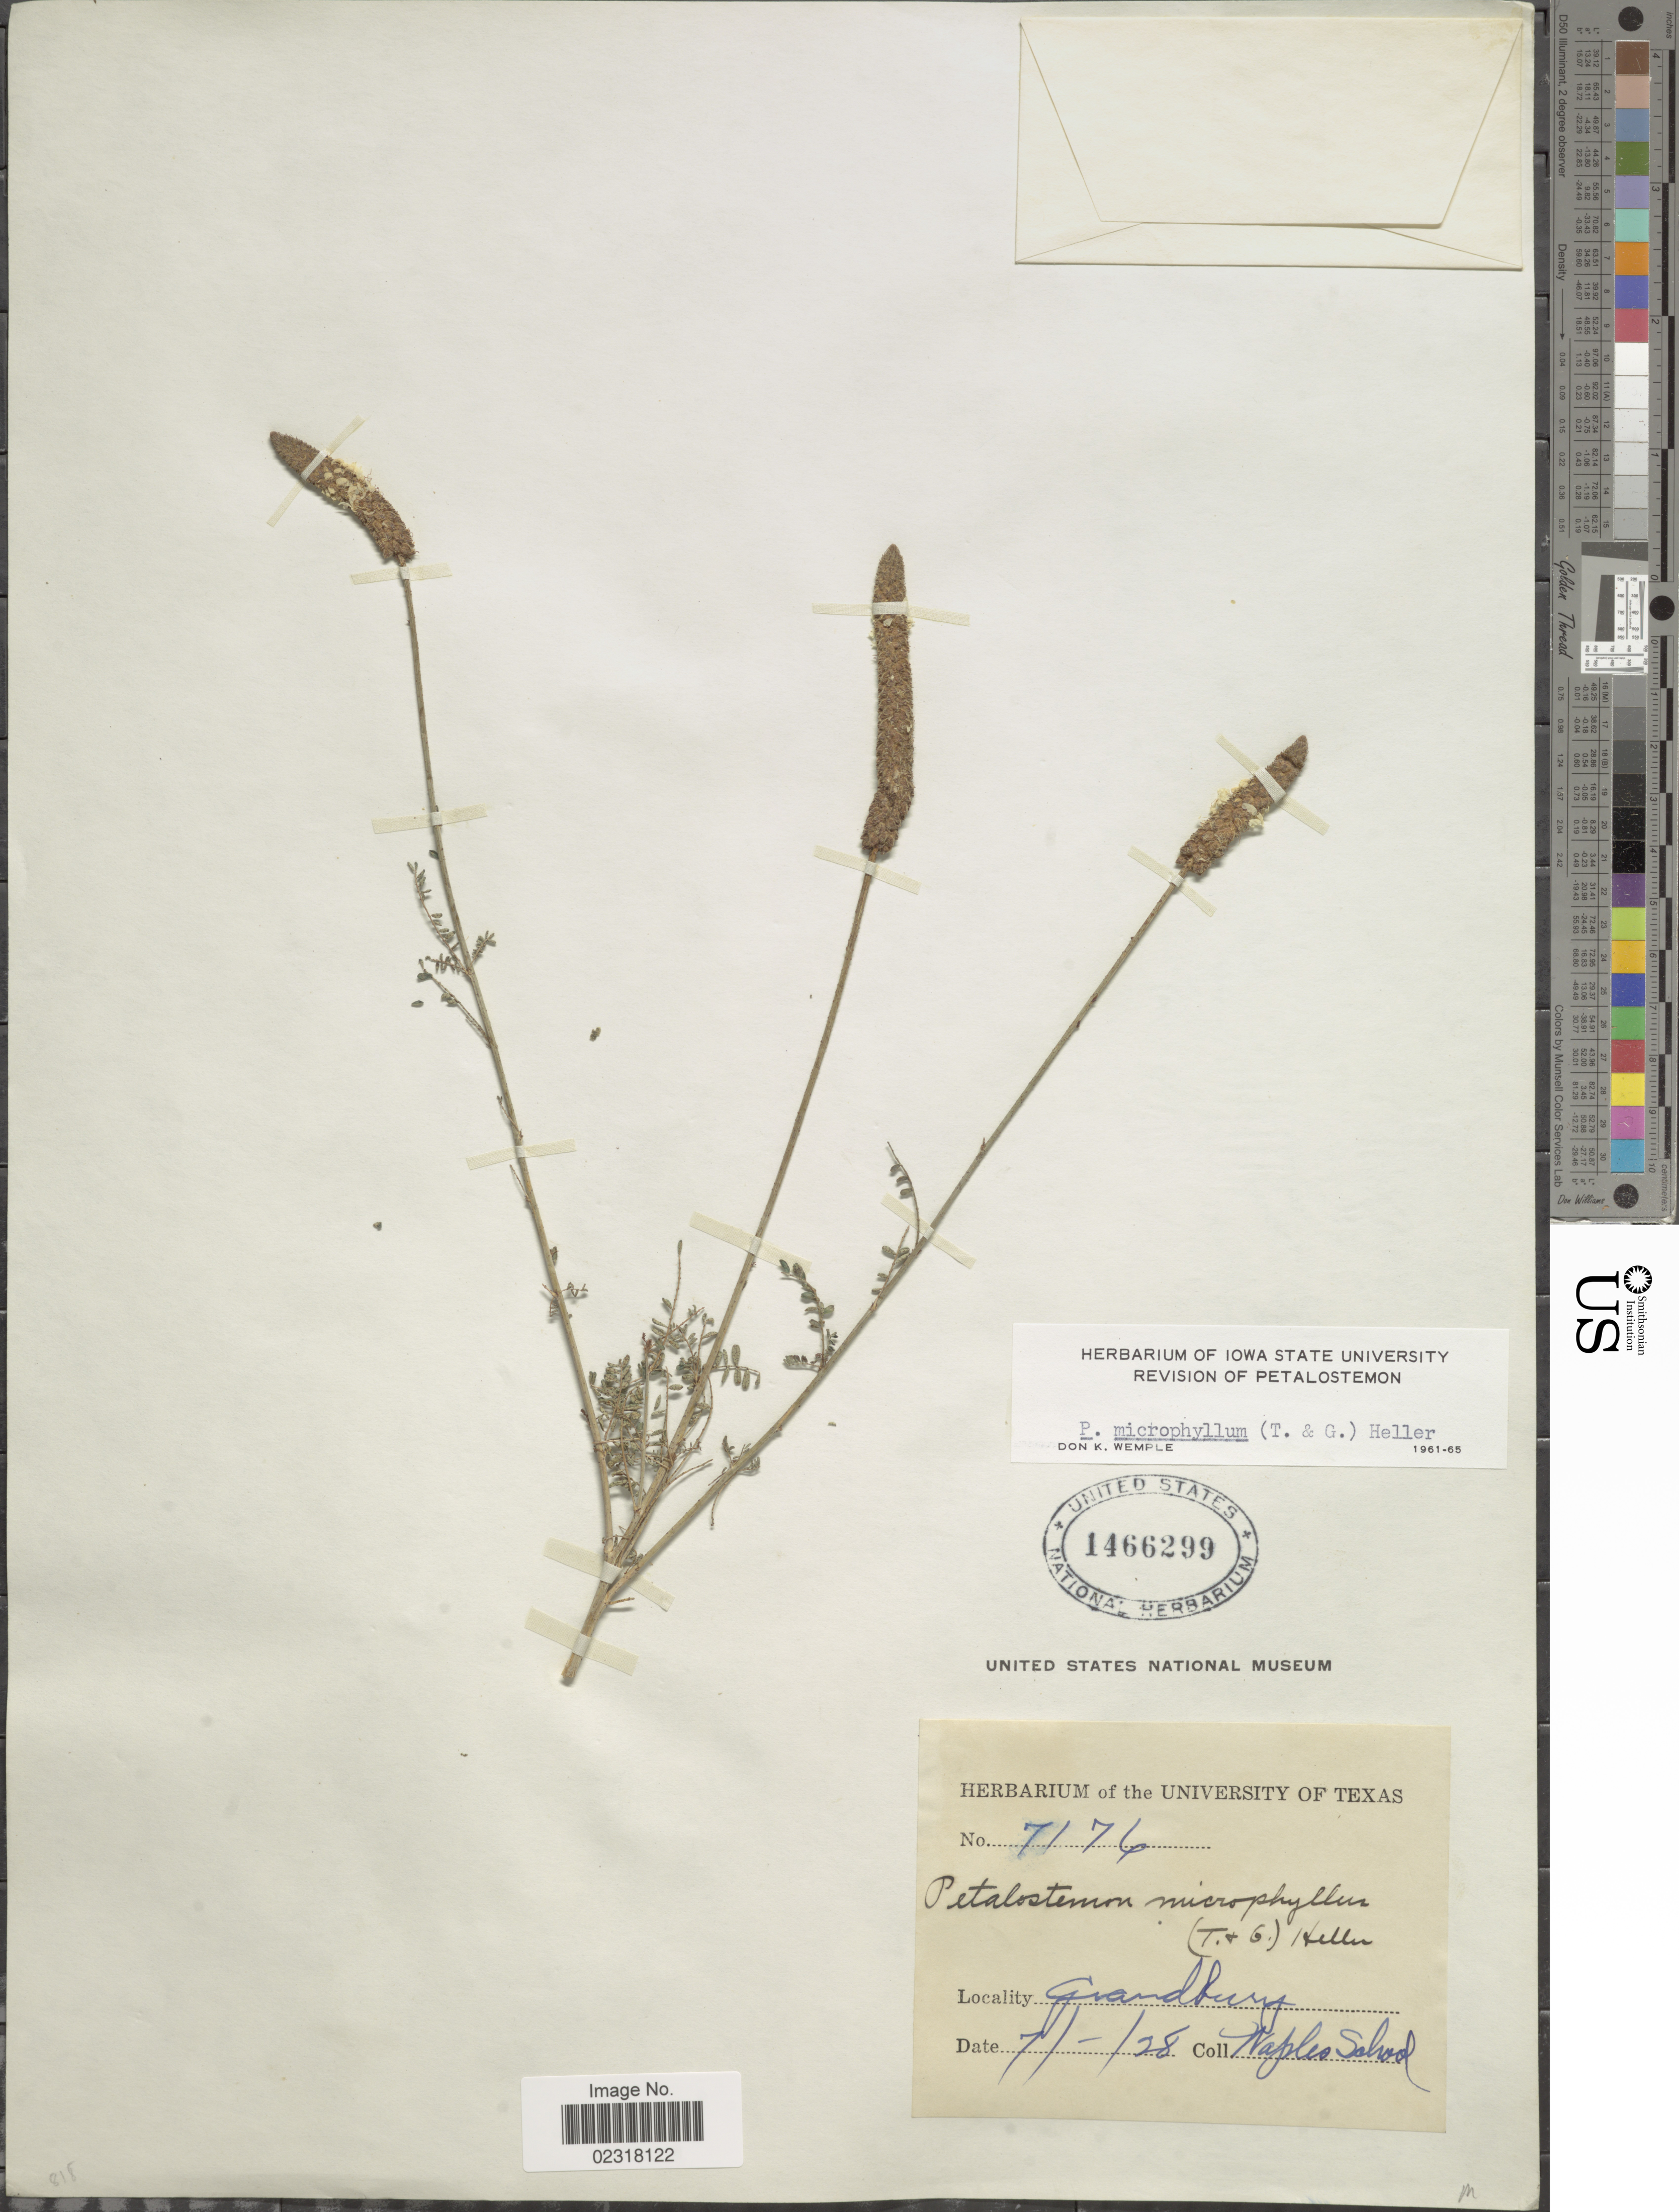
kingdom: Plantae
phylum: Tracheophyta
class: Magnoliopsida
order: Fabales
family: Fabaceae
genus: Dalea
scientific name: Dalea phleoides var. microphylla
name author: (Torr. & A. Gray) Barneby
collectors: N. Salrod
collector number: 7176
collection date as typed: Transcribed d/m/y: /7/28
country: United States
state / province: Texas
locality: Grandbury.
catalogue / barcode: US 1466299